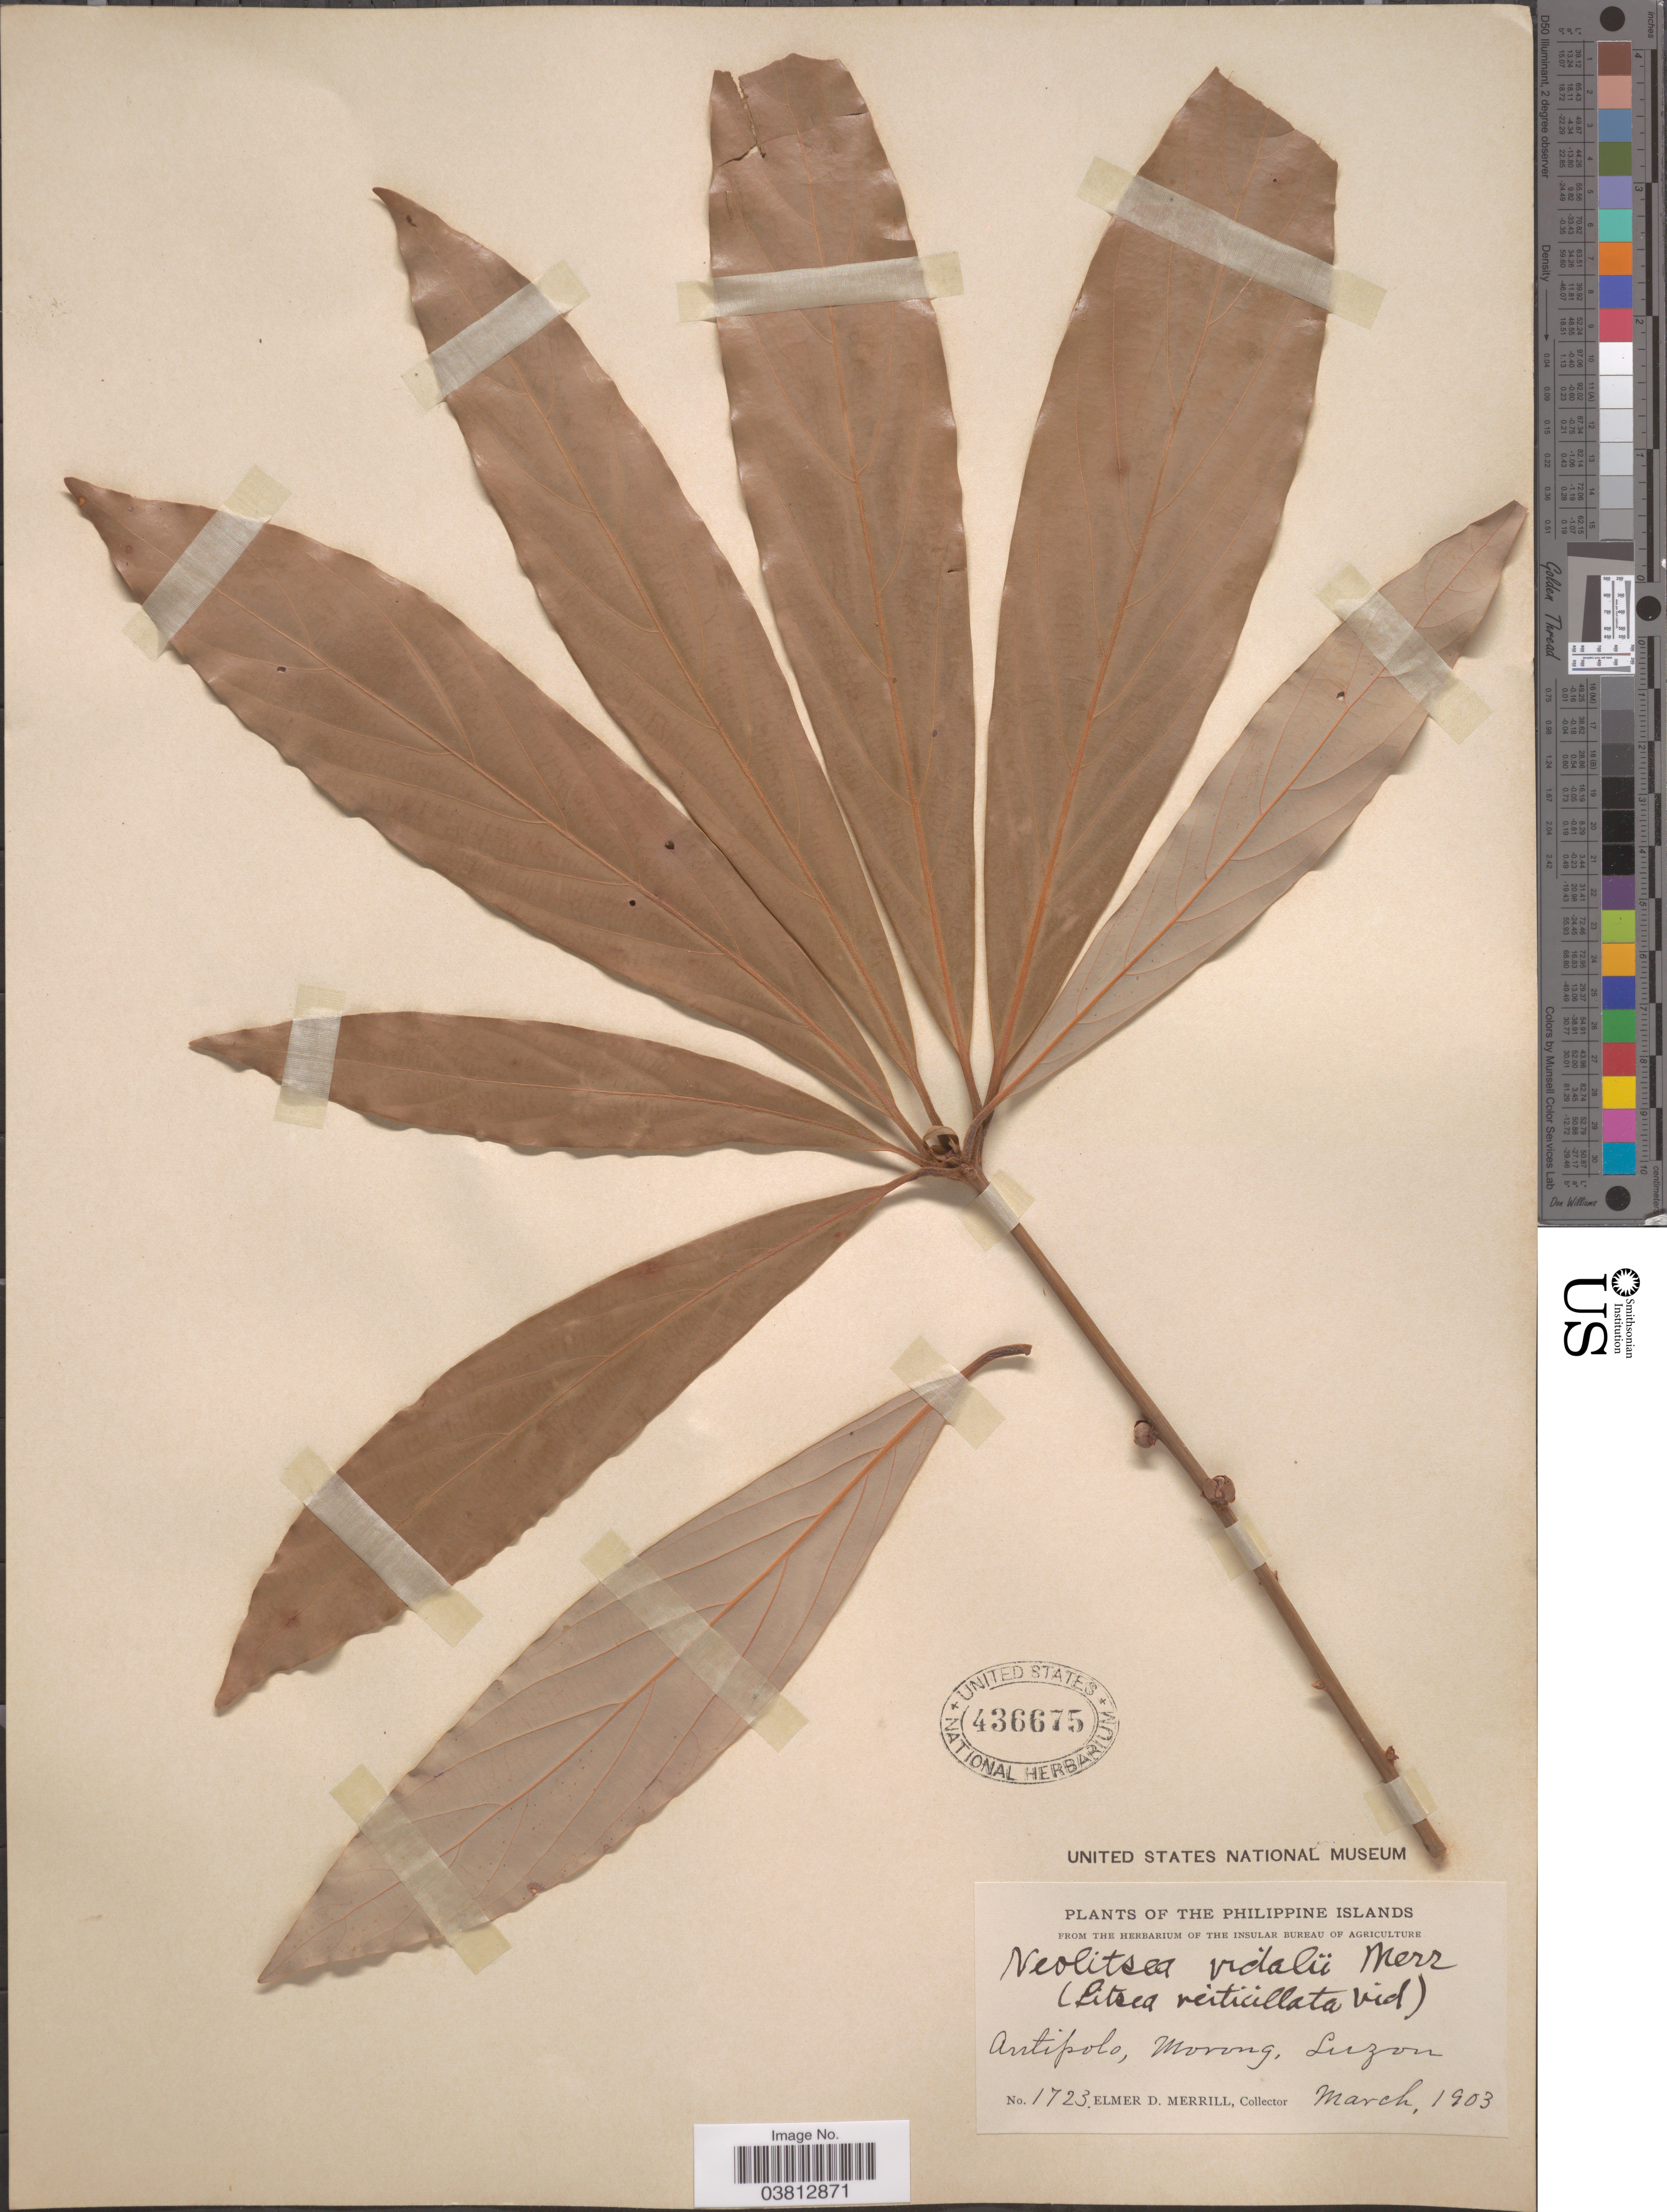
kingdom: Plantae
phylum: Tracheophyta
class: Magnoliopsida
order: Laurales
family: Lauraceae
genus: Neolitsea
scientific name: Neolitsea vidalii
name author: Merr.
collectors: E. D. Merrill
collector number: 1723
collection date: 1903-03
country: Philippines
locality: Philippine Islands. Antipolo, Morong, Luzon.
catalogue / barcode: US 436675